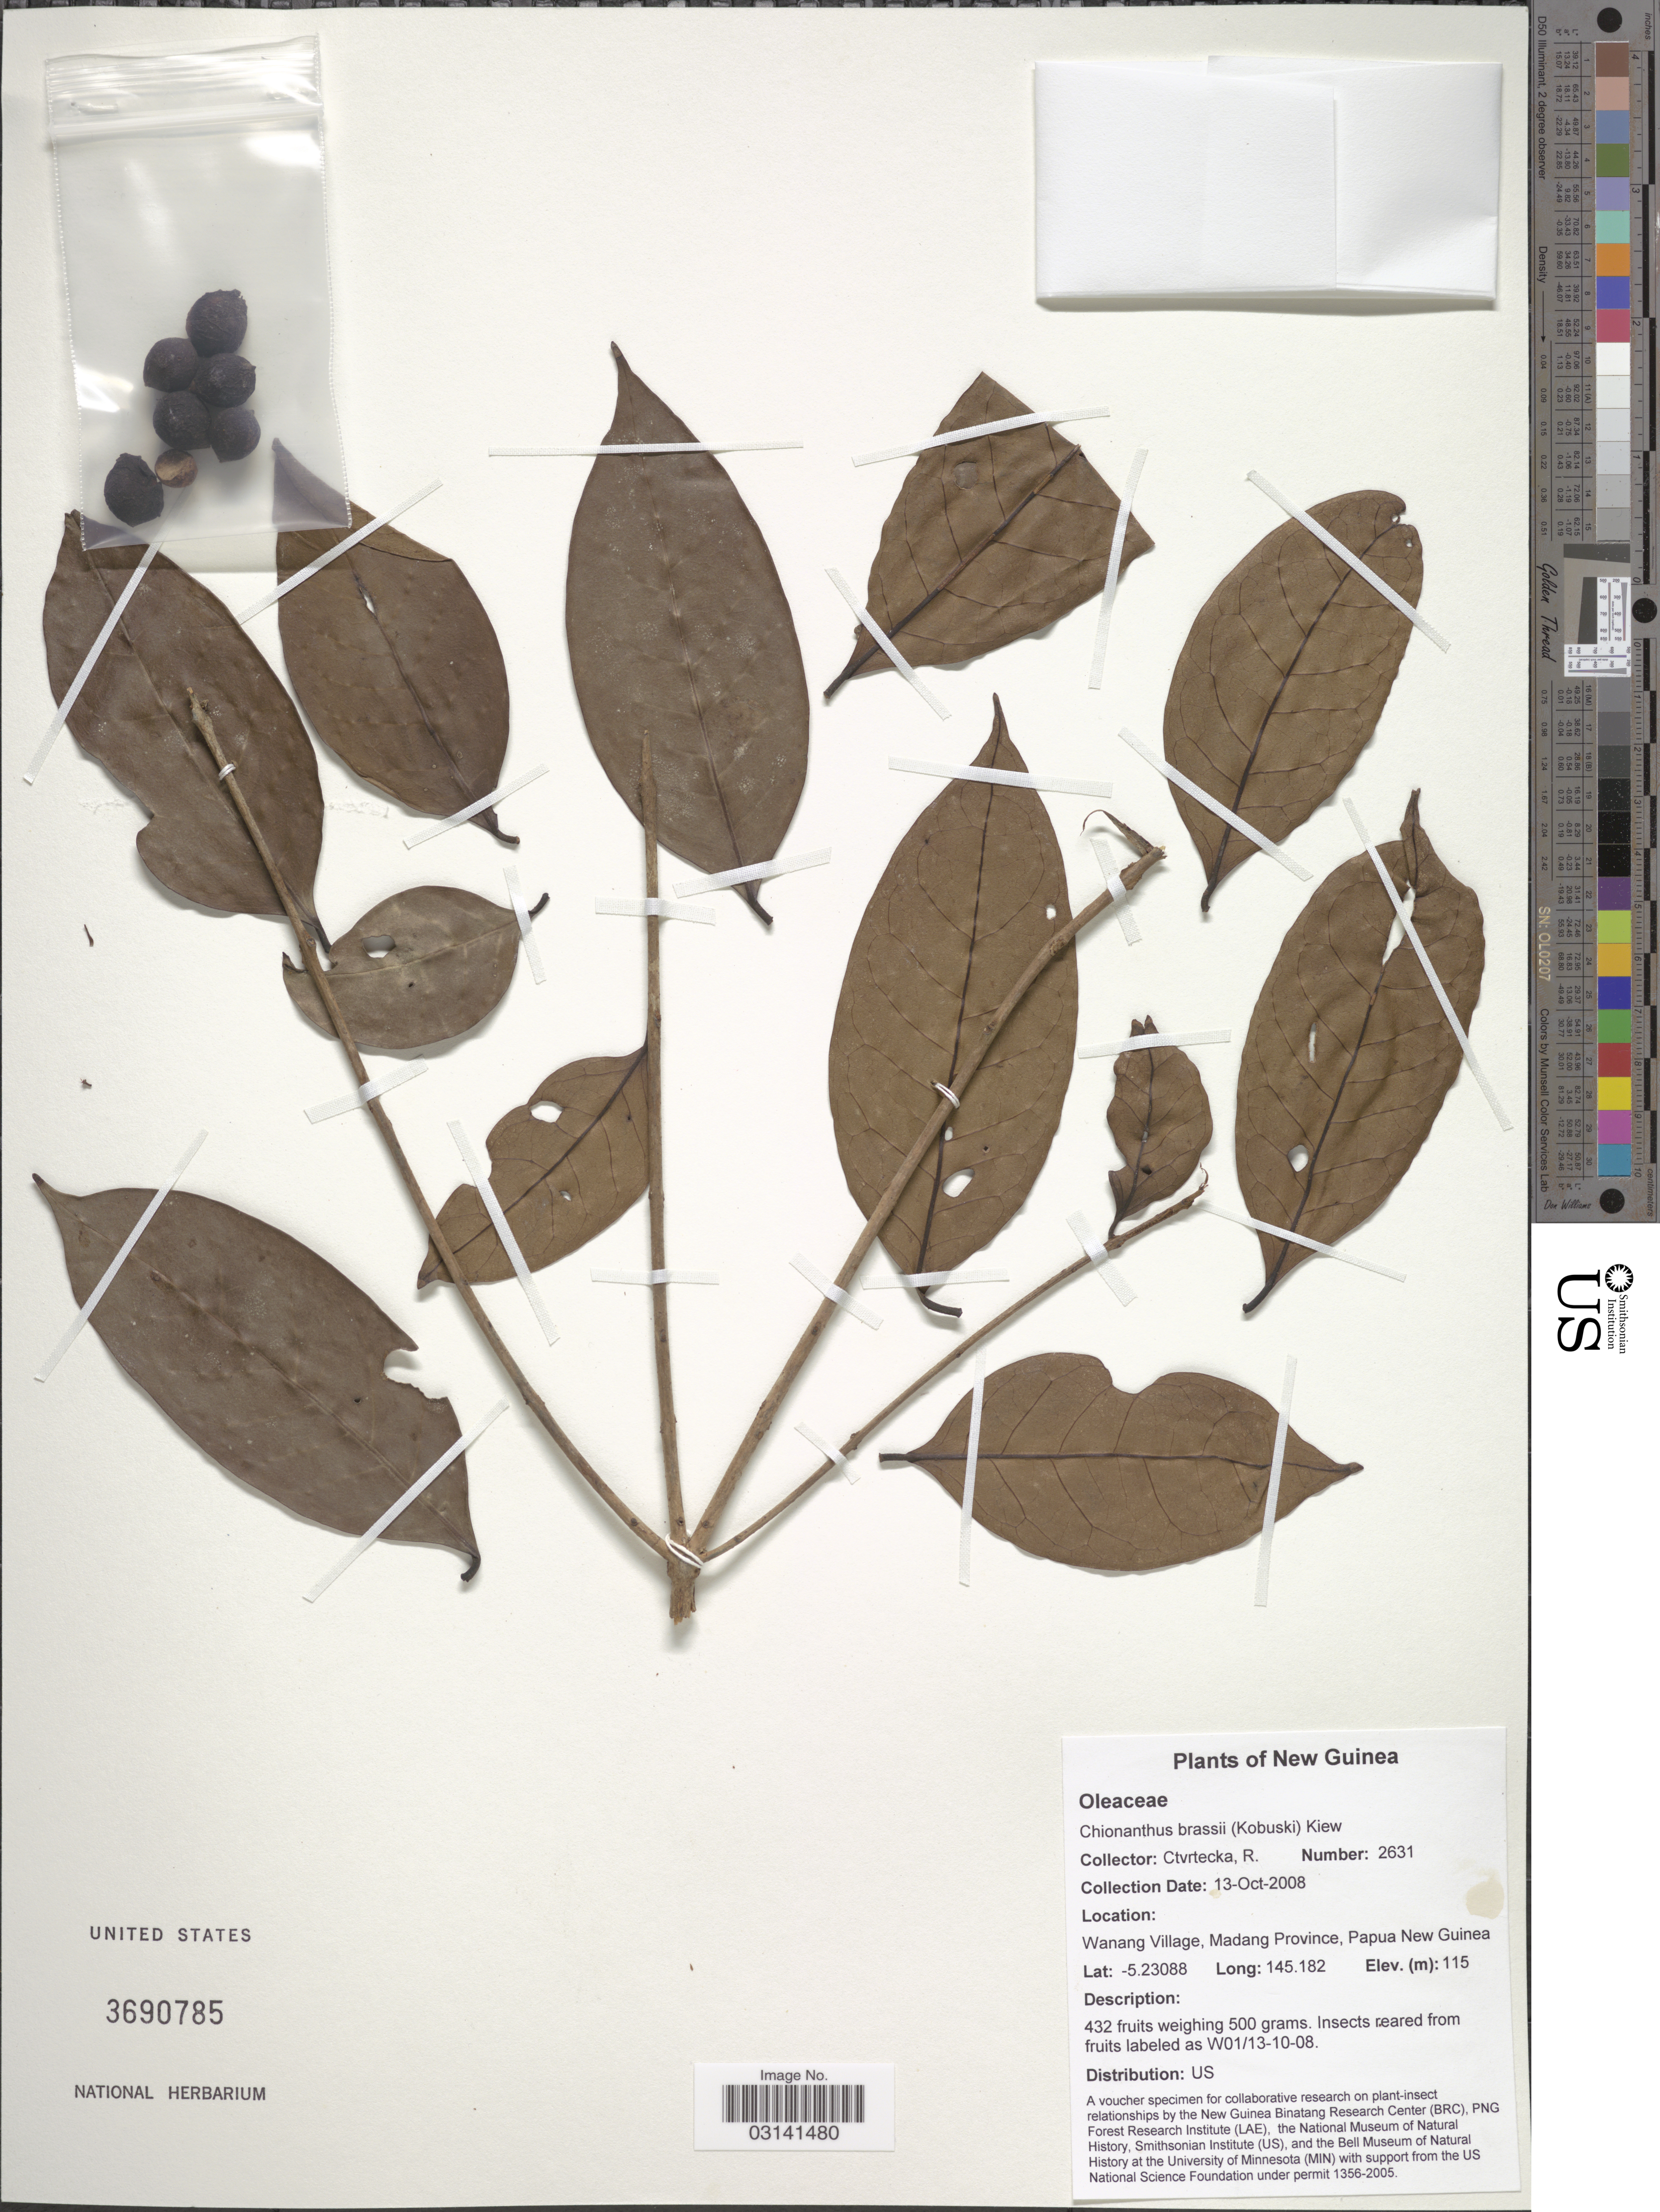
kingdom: Plantae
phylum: Tracheophyta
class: Magnoliopsida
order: Lamiales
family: Oleaceae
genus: Chionanthus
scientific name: Chionanthus brassii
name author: (Kobuski) Kiew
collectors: R. Ctvrtecka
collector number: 2631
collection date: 2008-10-13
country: Papua New Guinea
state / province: Madang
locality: New Guinea. Wanang Village.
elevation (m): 115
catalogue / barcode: US 3690785